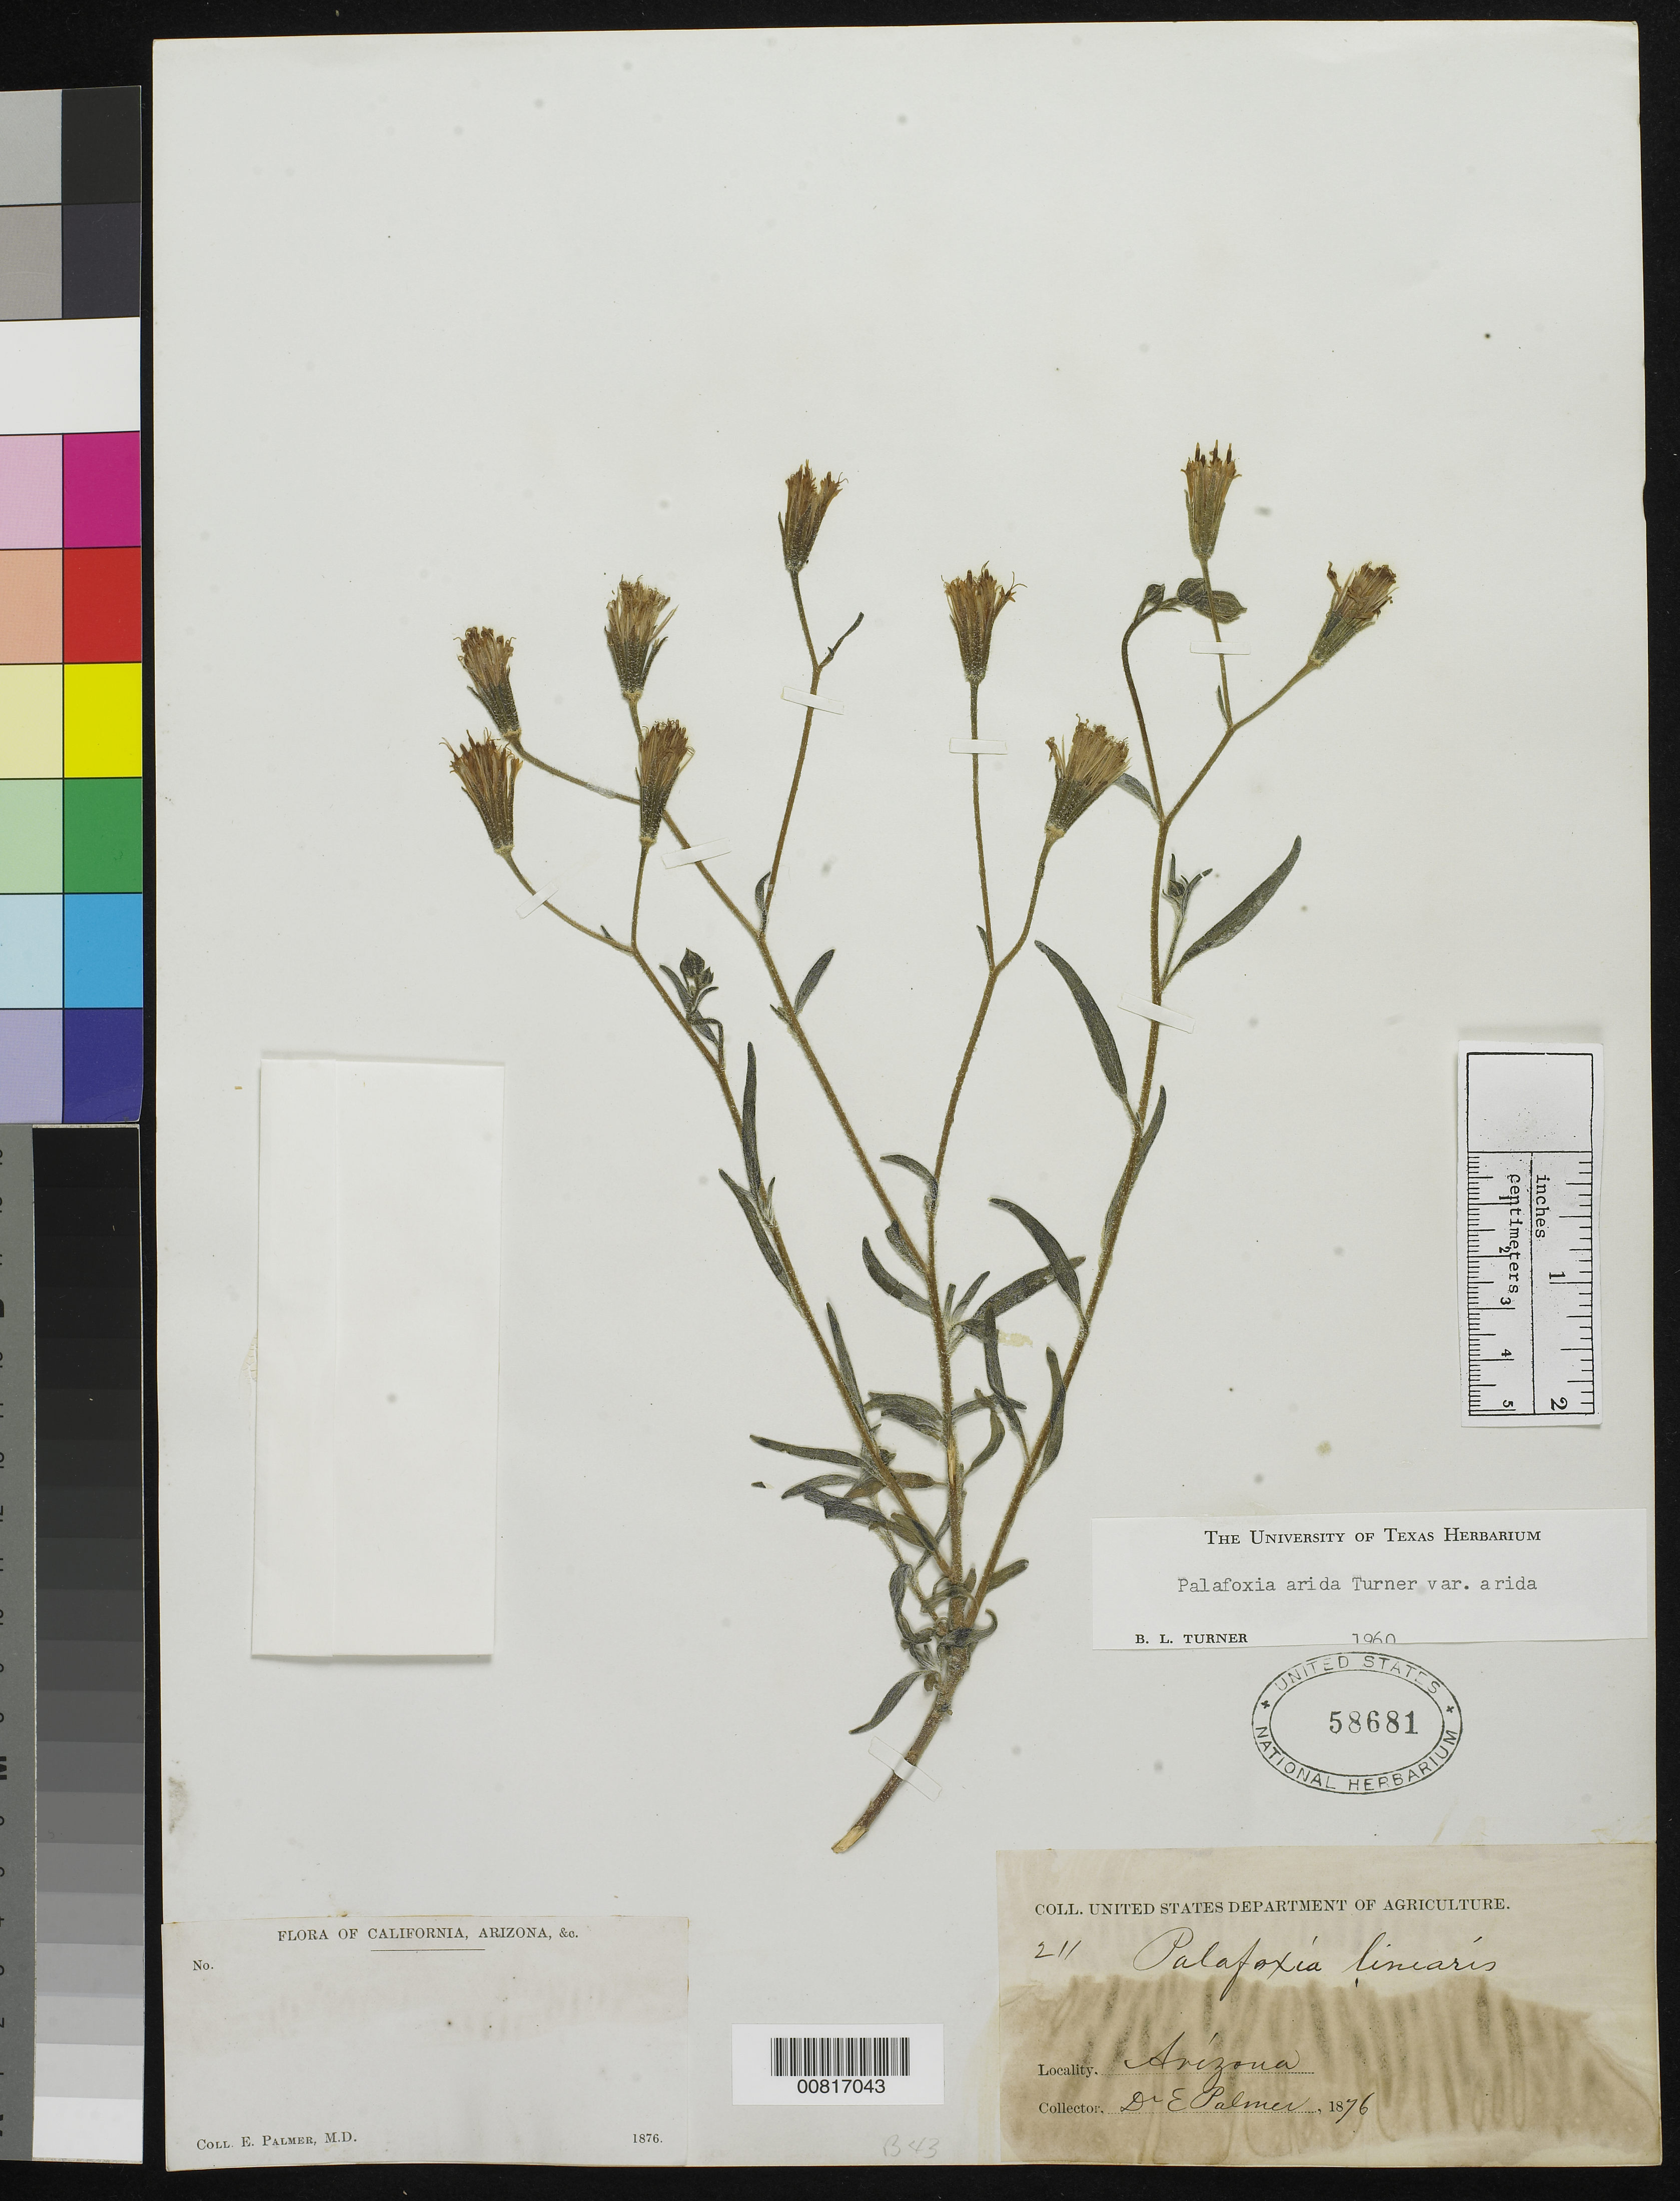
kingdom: Plantae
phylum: Tracheophyta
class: Magnoliopsida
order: Asterales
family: Asteraceae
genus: Palafoxia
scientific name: Palafoxia arida var. arida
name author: B.L. Turner & M.I. Morris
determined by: Turner, B. L.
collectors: E. Palmer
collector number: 211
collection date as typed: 1876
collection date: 1876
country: United States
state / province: Arizona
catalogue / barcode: US 58681